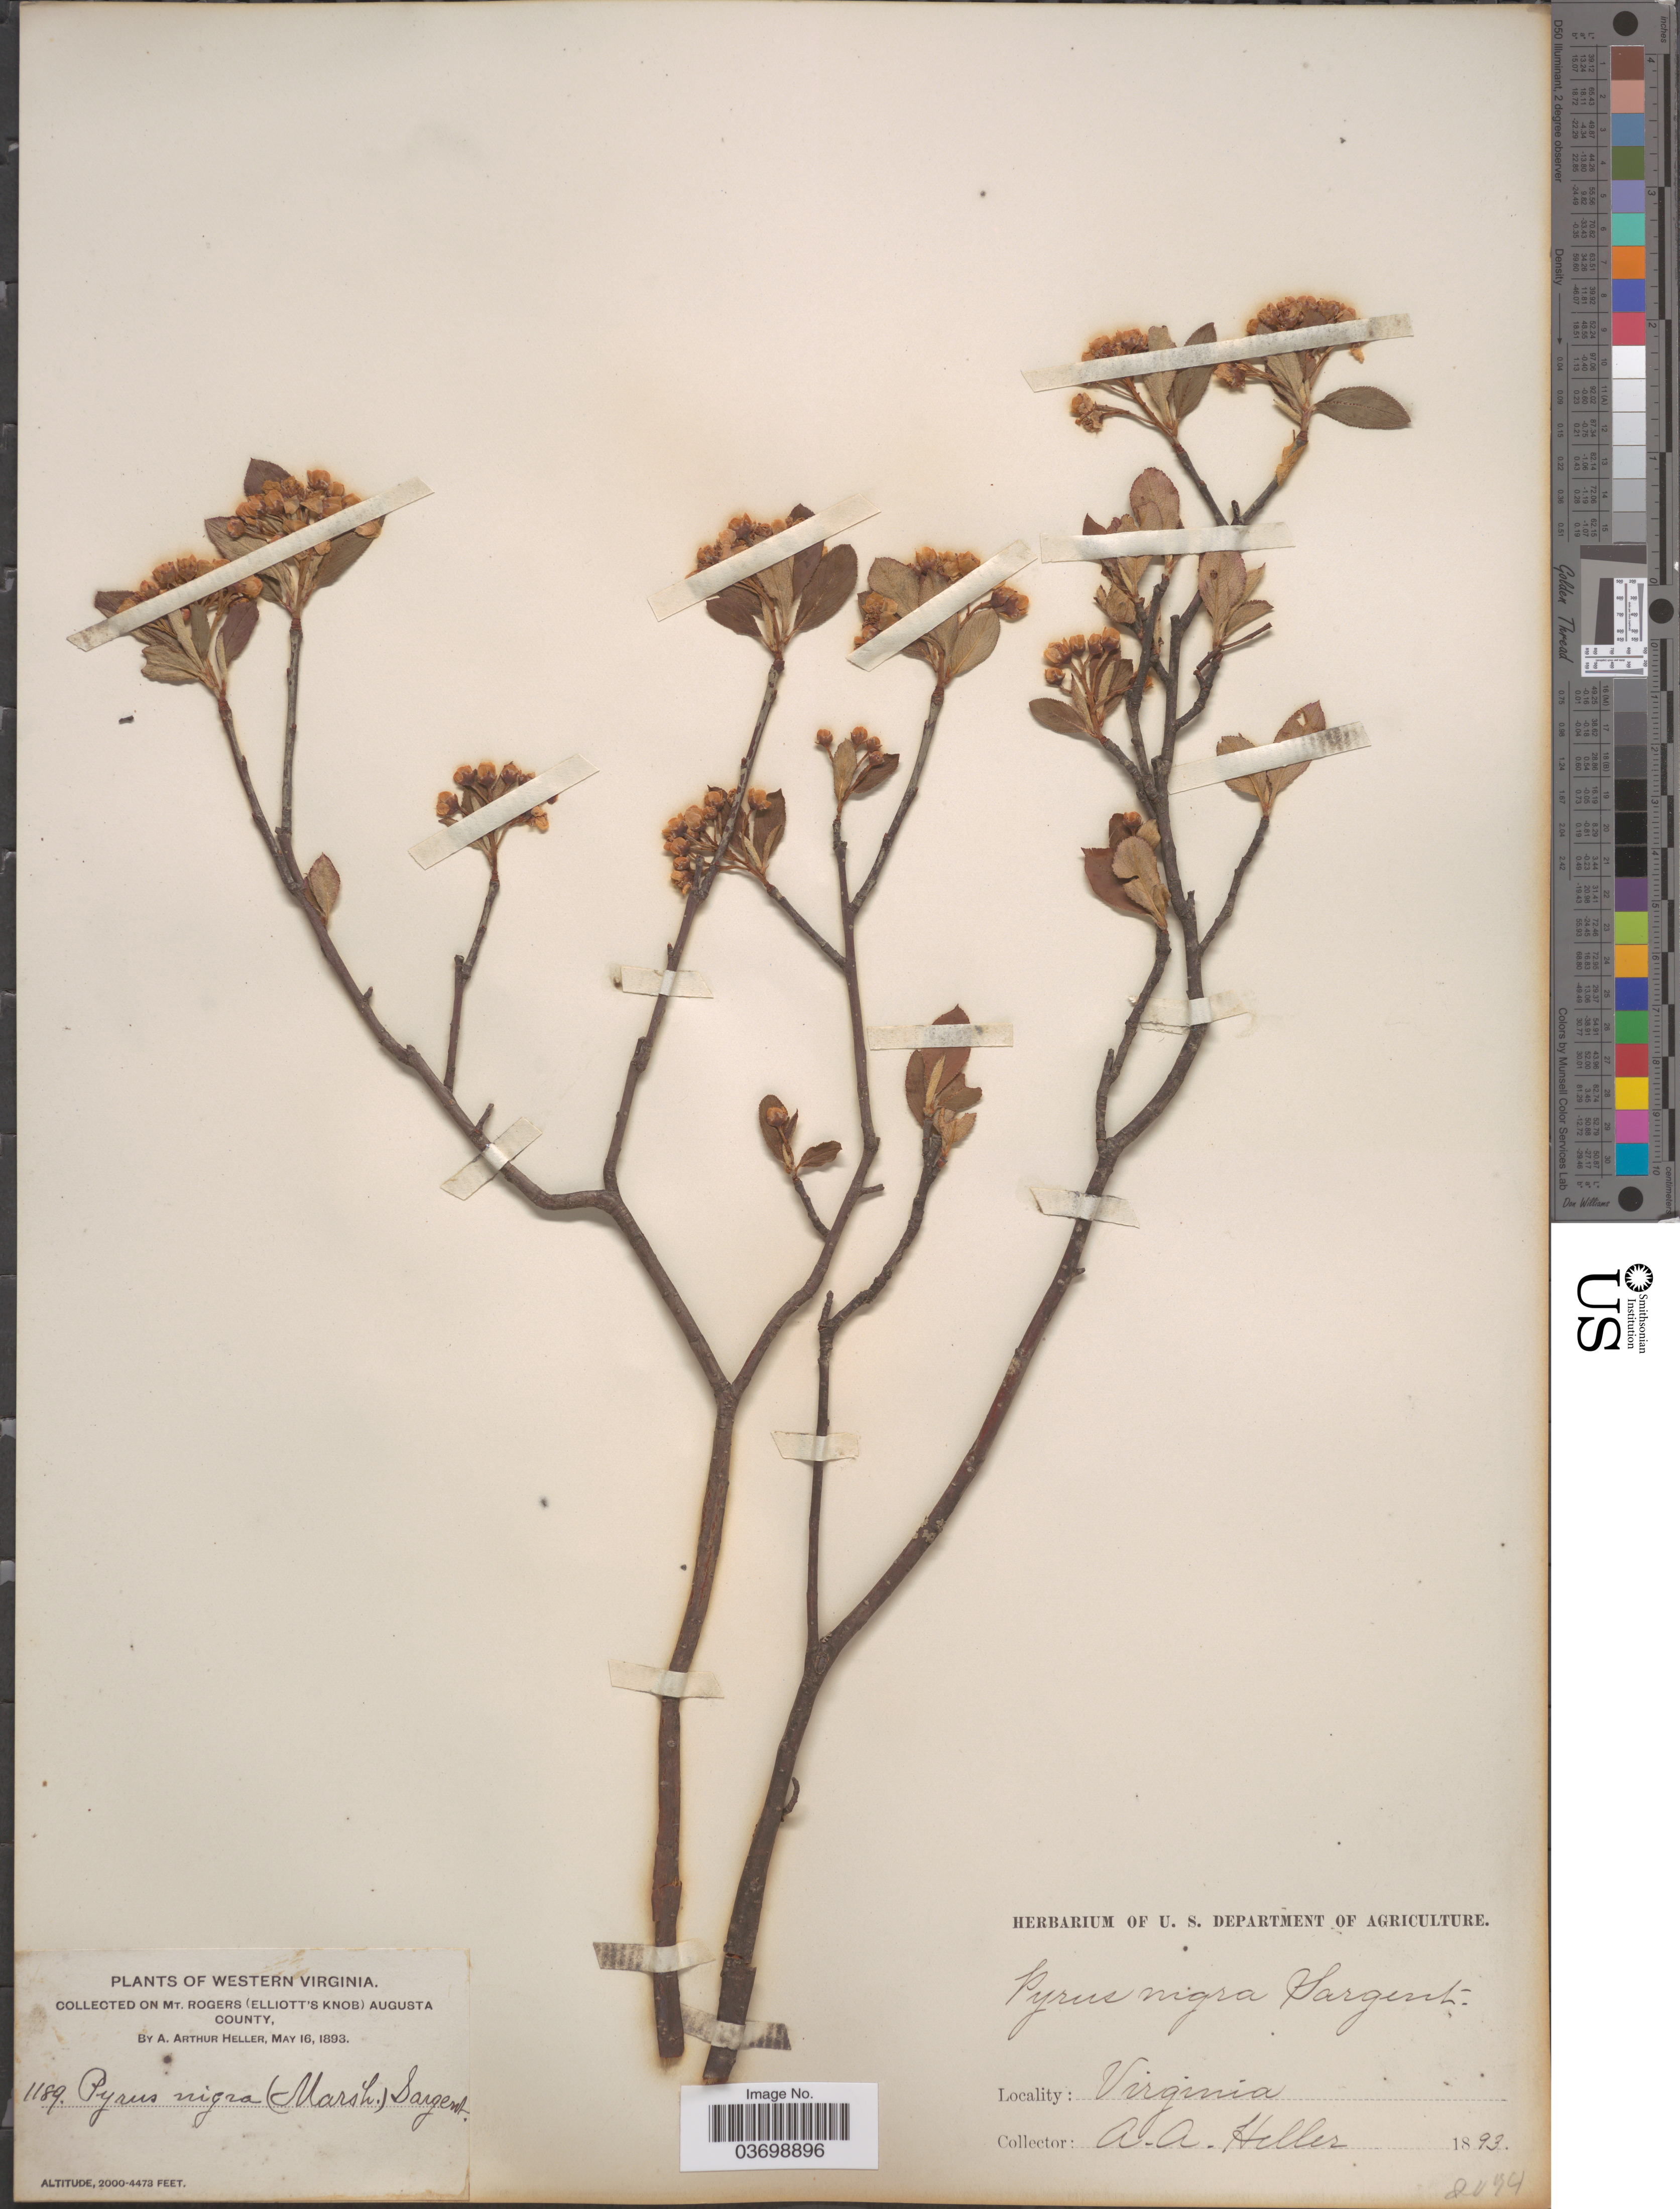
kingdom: Plantae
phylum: Tracheophyta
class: Magnoliopsida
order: Rosales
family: Rosaceae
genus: Aronia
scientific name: Aronia melanocarpa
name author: (Michx.) Elliott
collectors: A. A. Heller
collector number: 1189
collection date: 1893-05-16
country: United States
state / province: Virginia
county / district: Augusta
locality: Western Virginia. On Mt. Rogers (Elliott's Knob) Augusta County.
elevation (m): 610